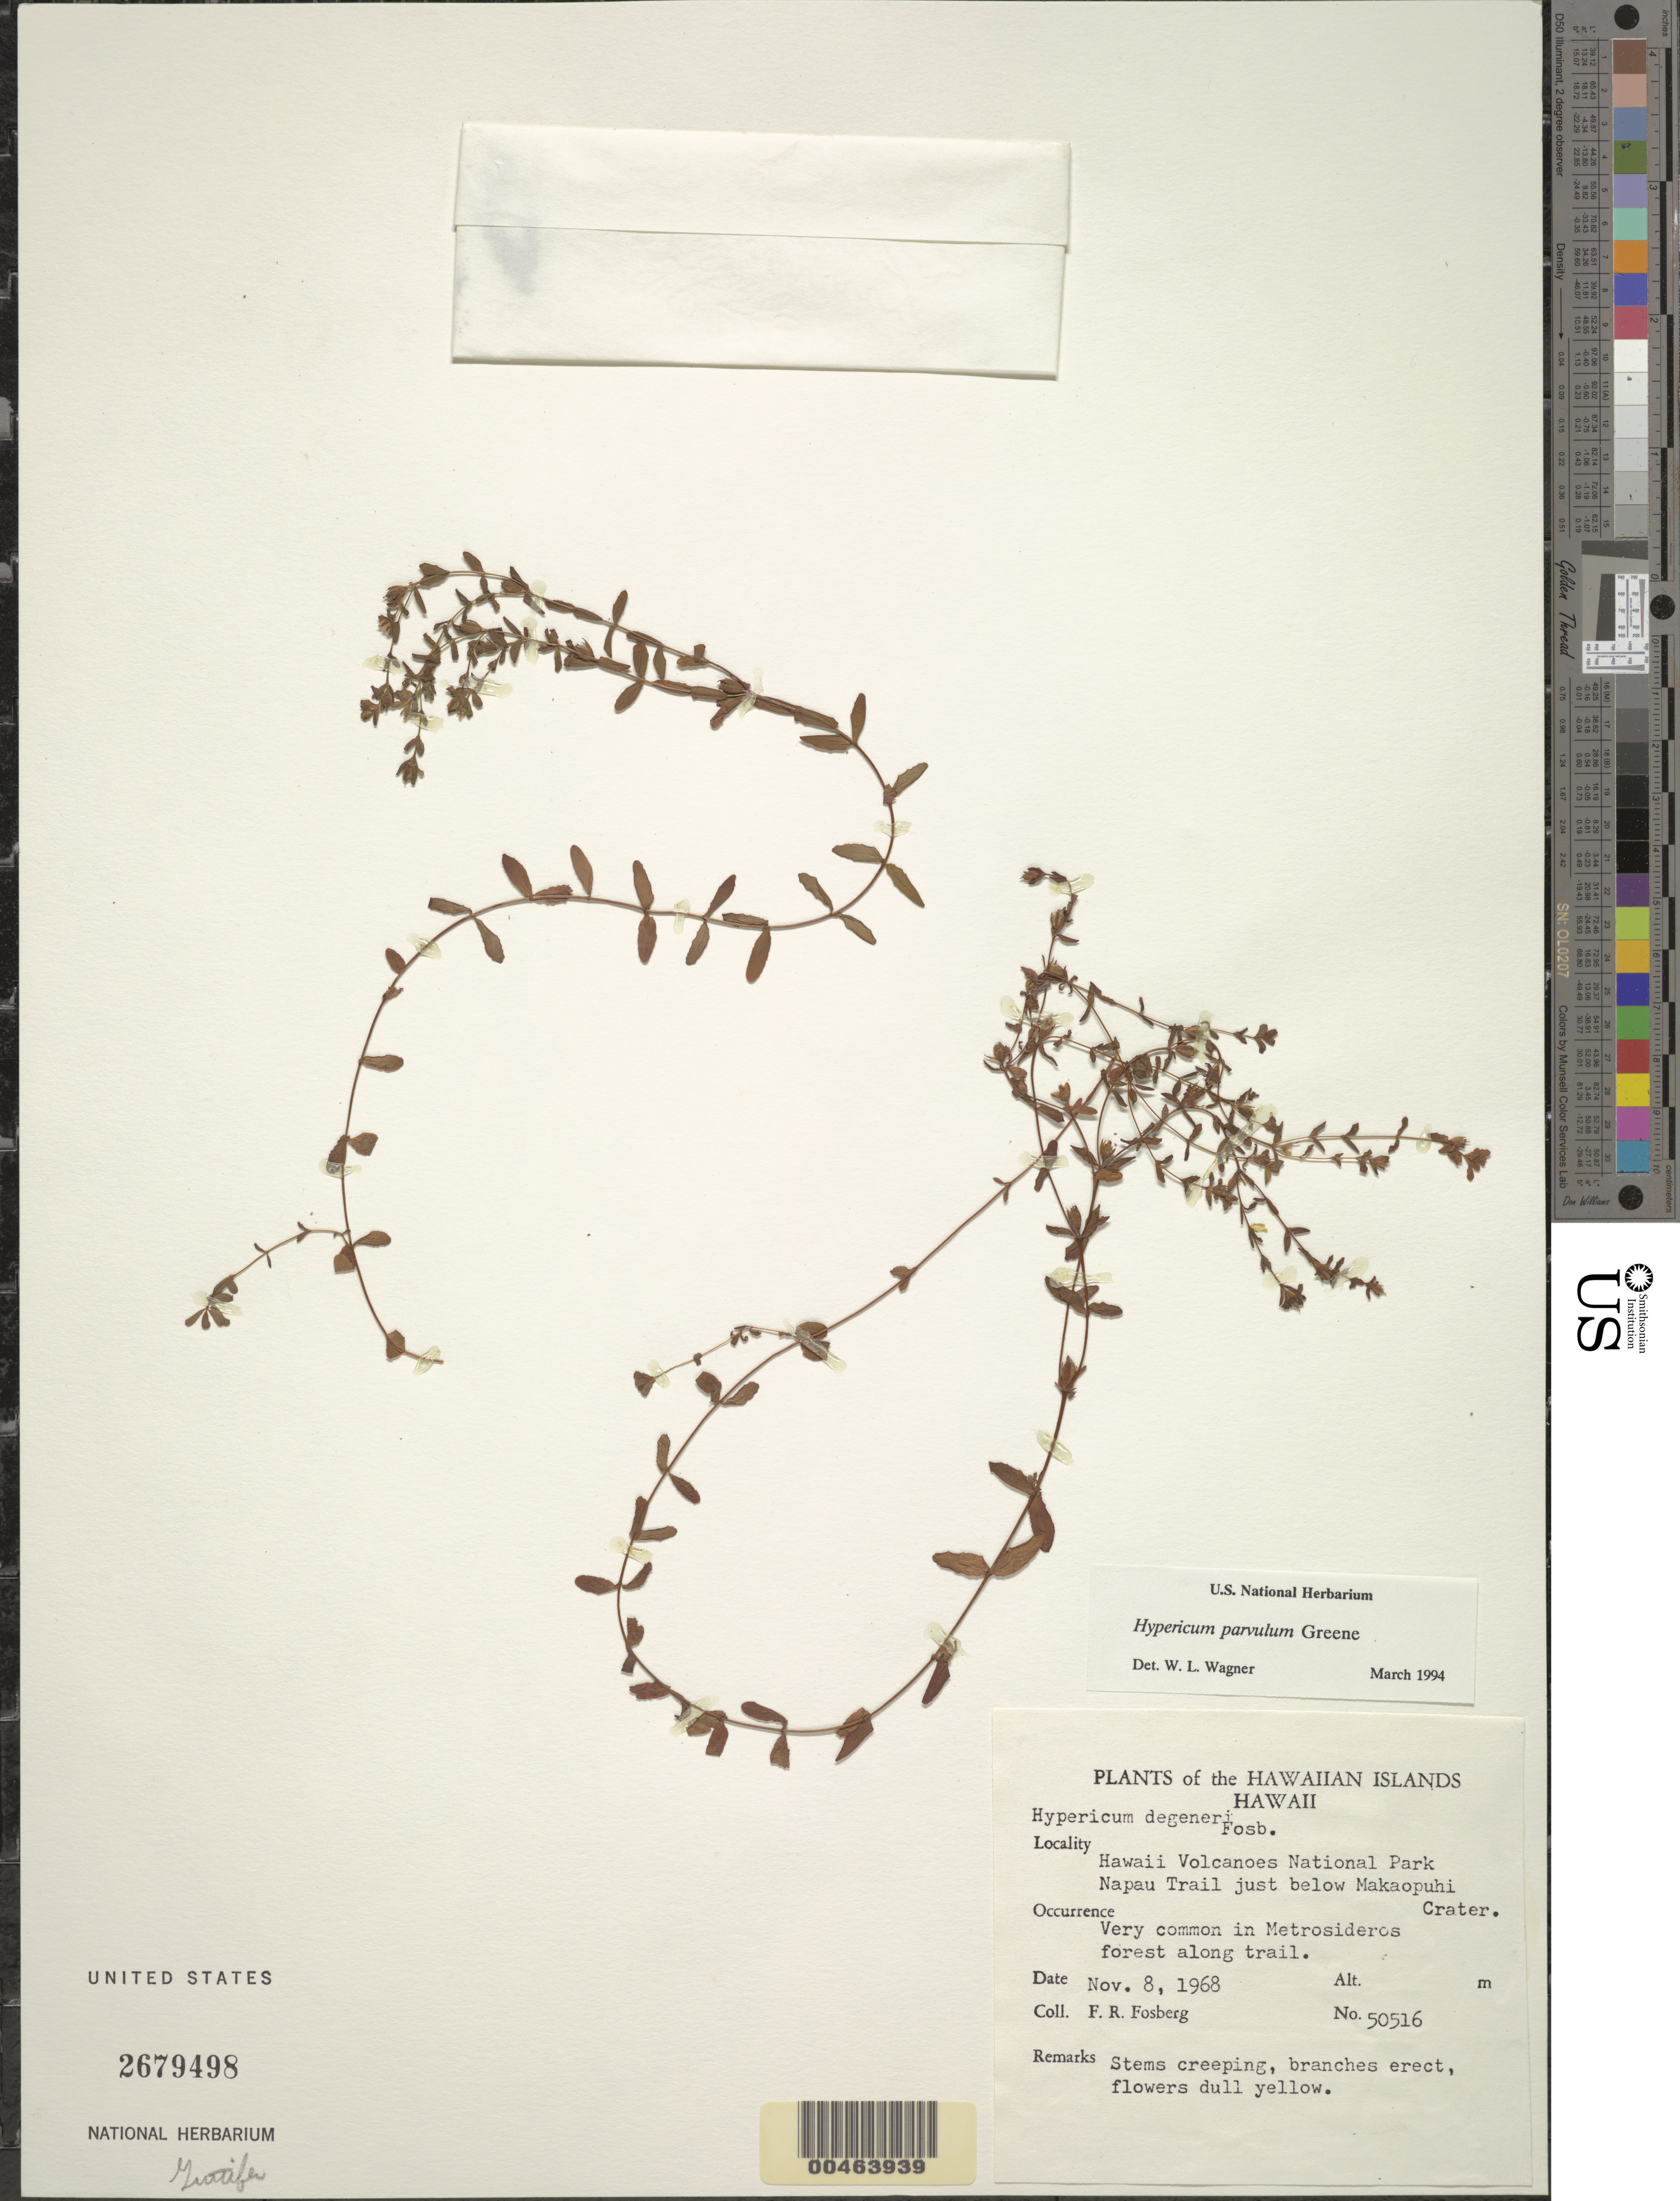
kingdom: Plantae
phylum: Tracheophyta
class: Magnoliopsida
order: Malpighiales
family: Hypericaceae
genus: Hypericum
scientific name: Hypericum parvulum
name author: Greene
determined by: Wagner, W. L., (BOT), Smithsonian Institution - National Museum of Natural History (UNITED STATES)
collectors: F. R. Fosberg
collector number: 50516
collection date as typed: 8 Nov 1968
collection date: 1968-11-08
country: United States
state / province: Hawaii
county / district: Hawaii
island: Hawaii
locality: Hawaii Volcanoes National Park, Napau Trail just below Makaopuhi Crater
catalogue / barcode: US 2679498